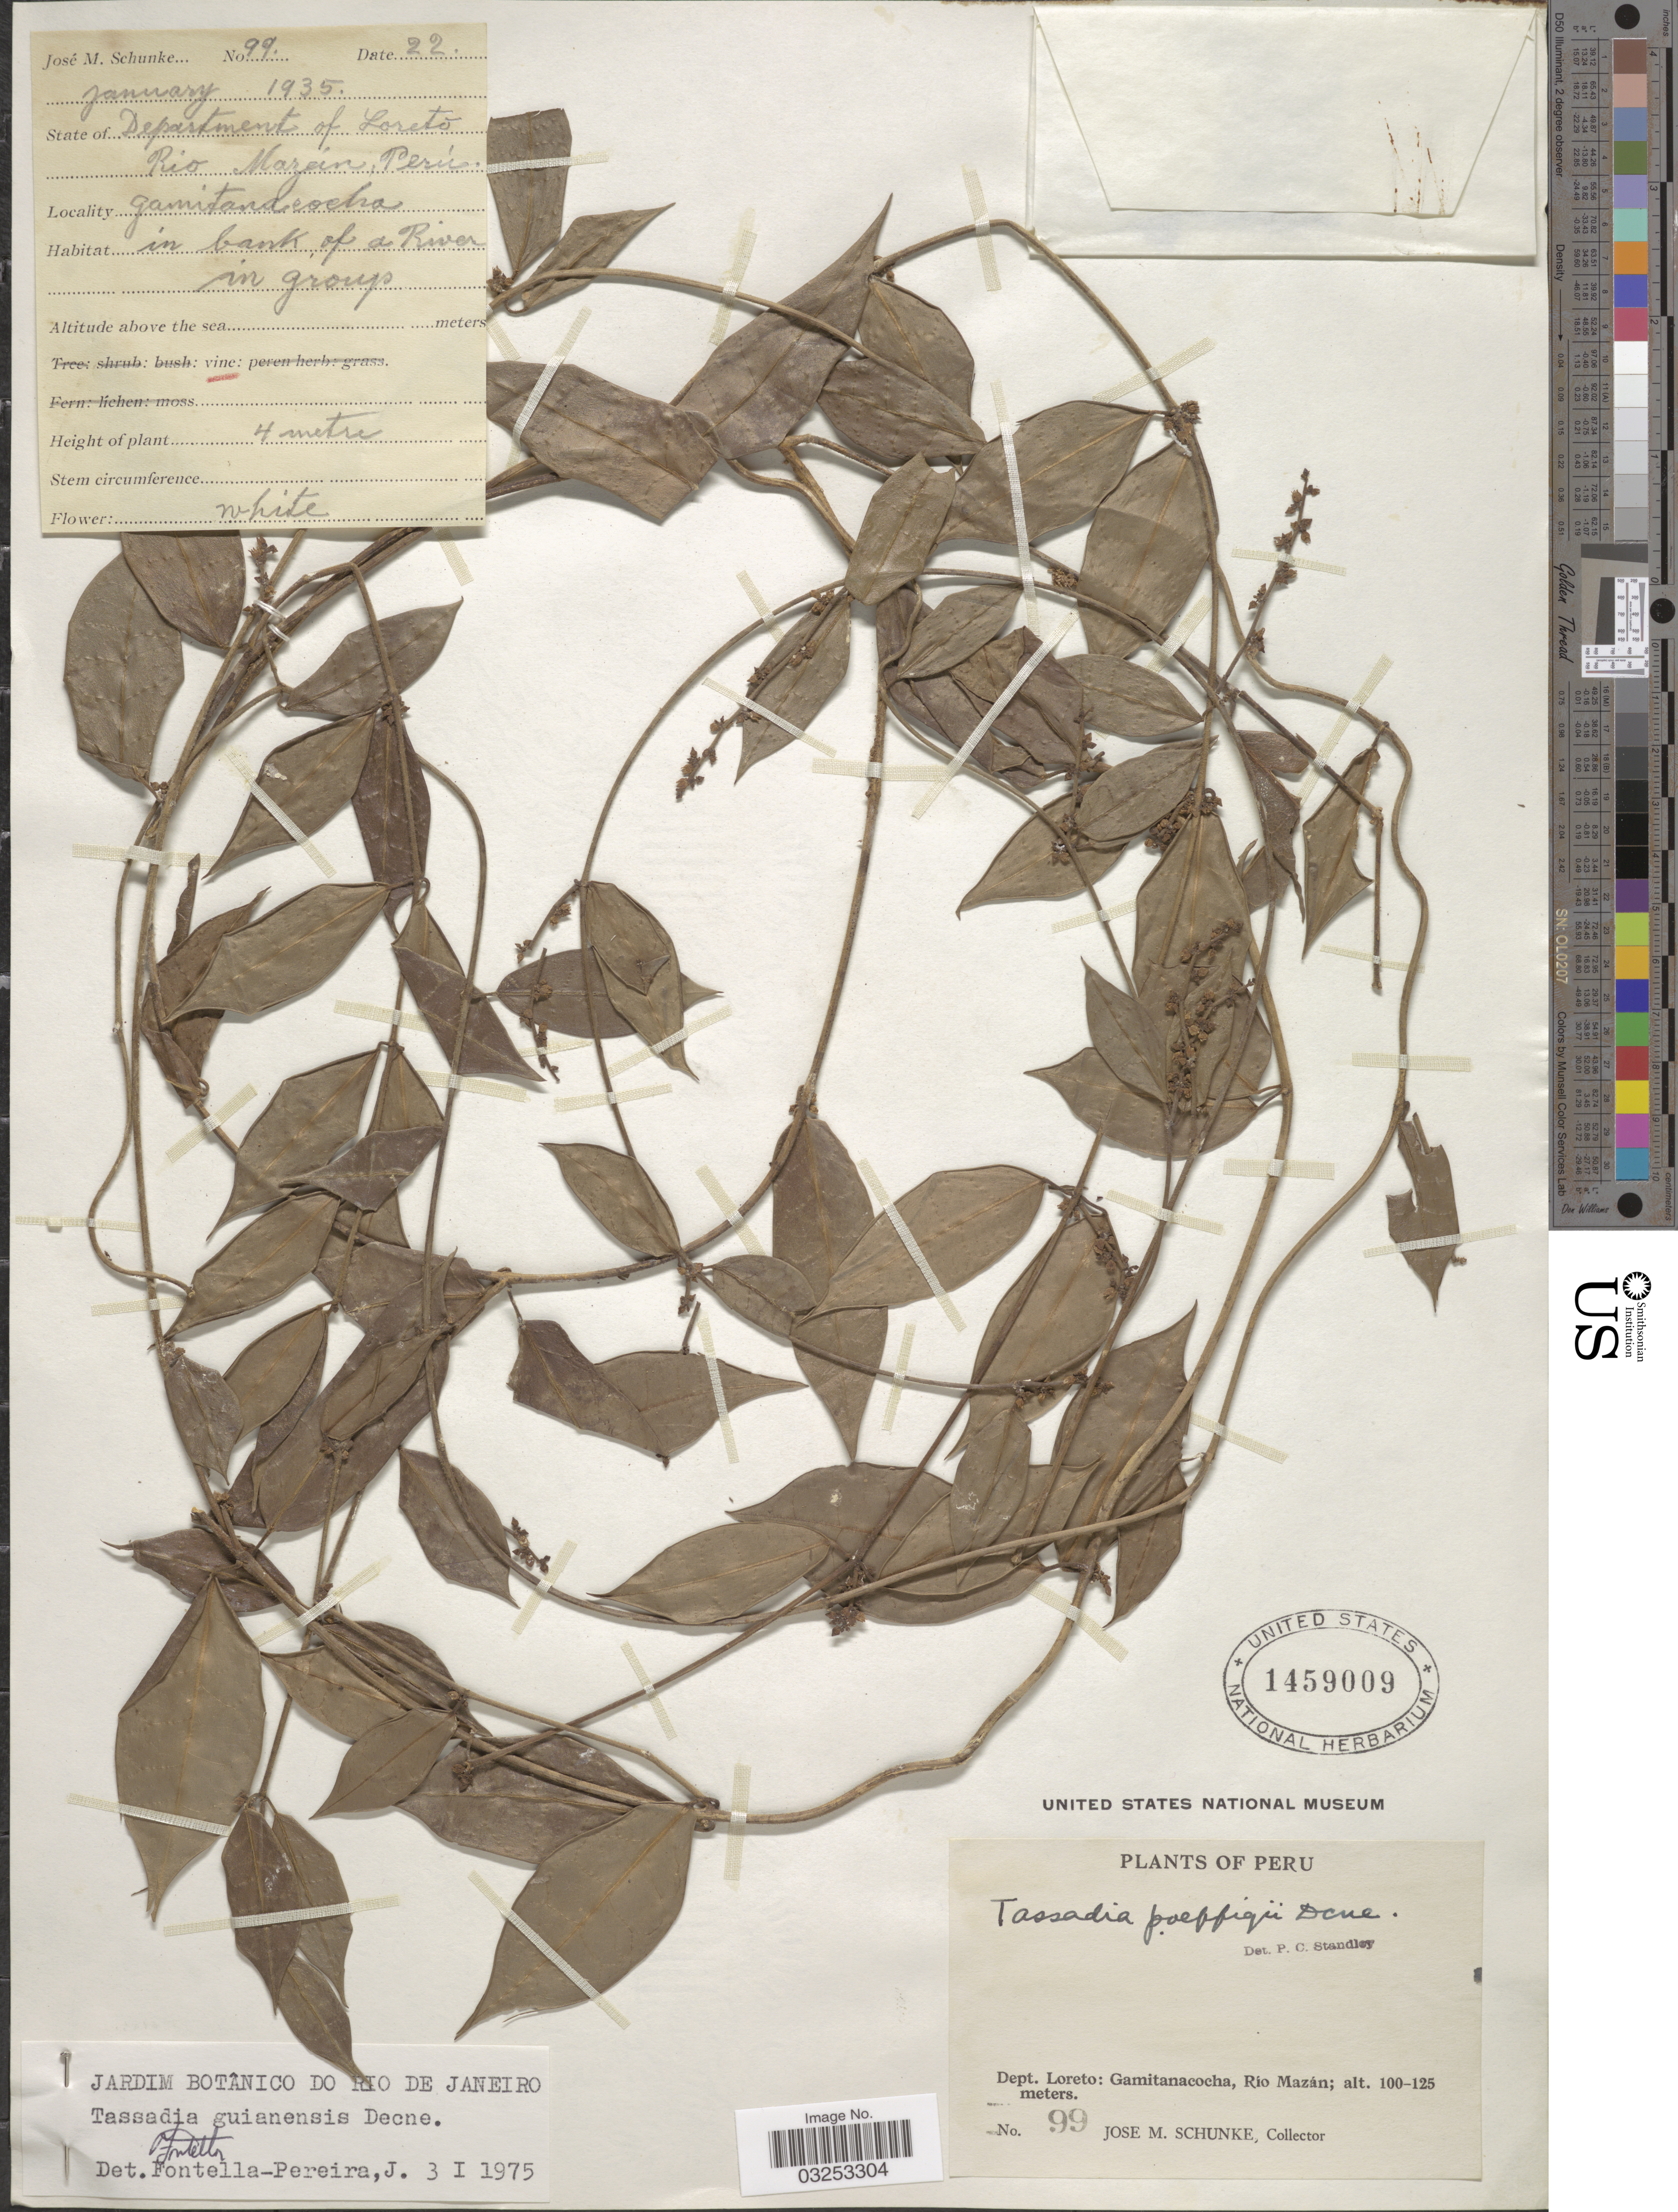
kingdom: Plantae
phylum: Tracheophyta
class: Magnoliopsida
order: Gentianales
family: Apocynaceae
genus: Tassadia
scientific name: Tassadia guianensis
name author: Decne.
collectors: J. M. Schunke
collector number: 99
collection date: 1935-01-22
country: Peru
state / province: Loreto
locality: Department of Loreto: Gamitanacocha, Río Mazán.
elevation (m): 100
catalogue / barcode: US 1459009